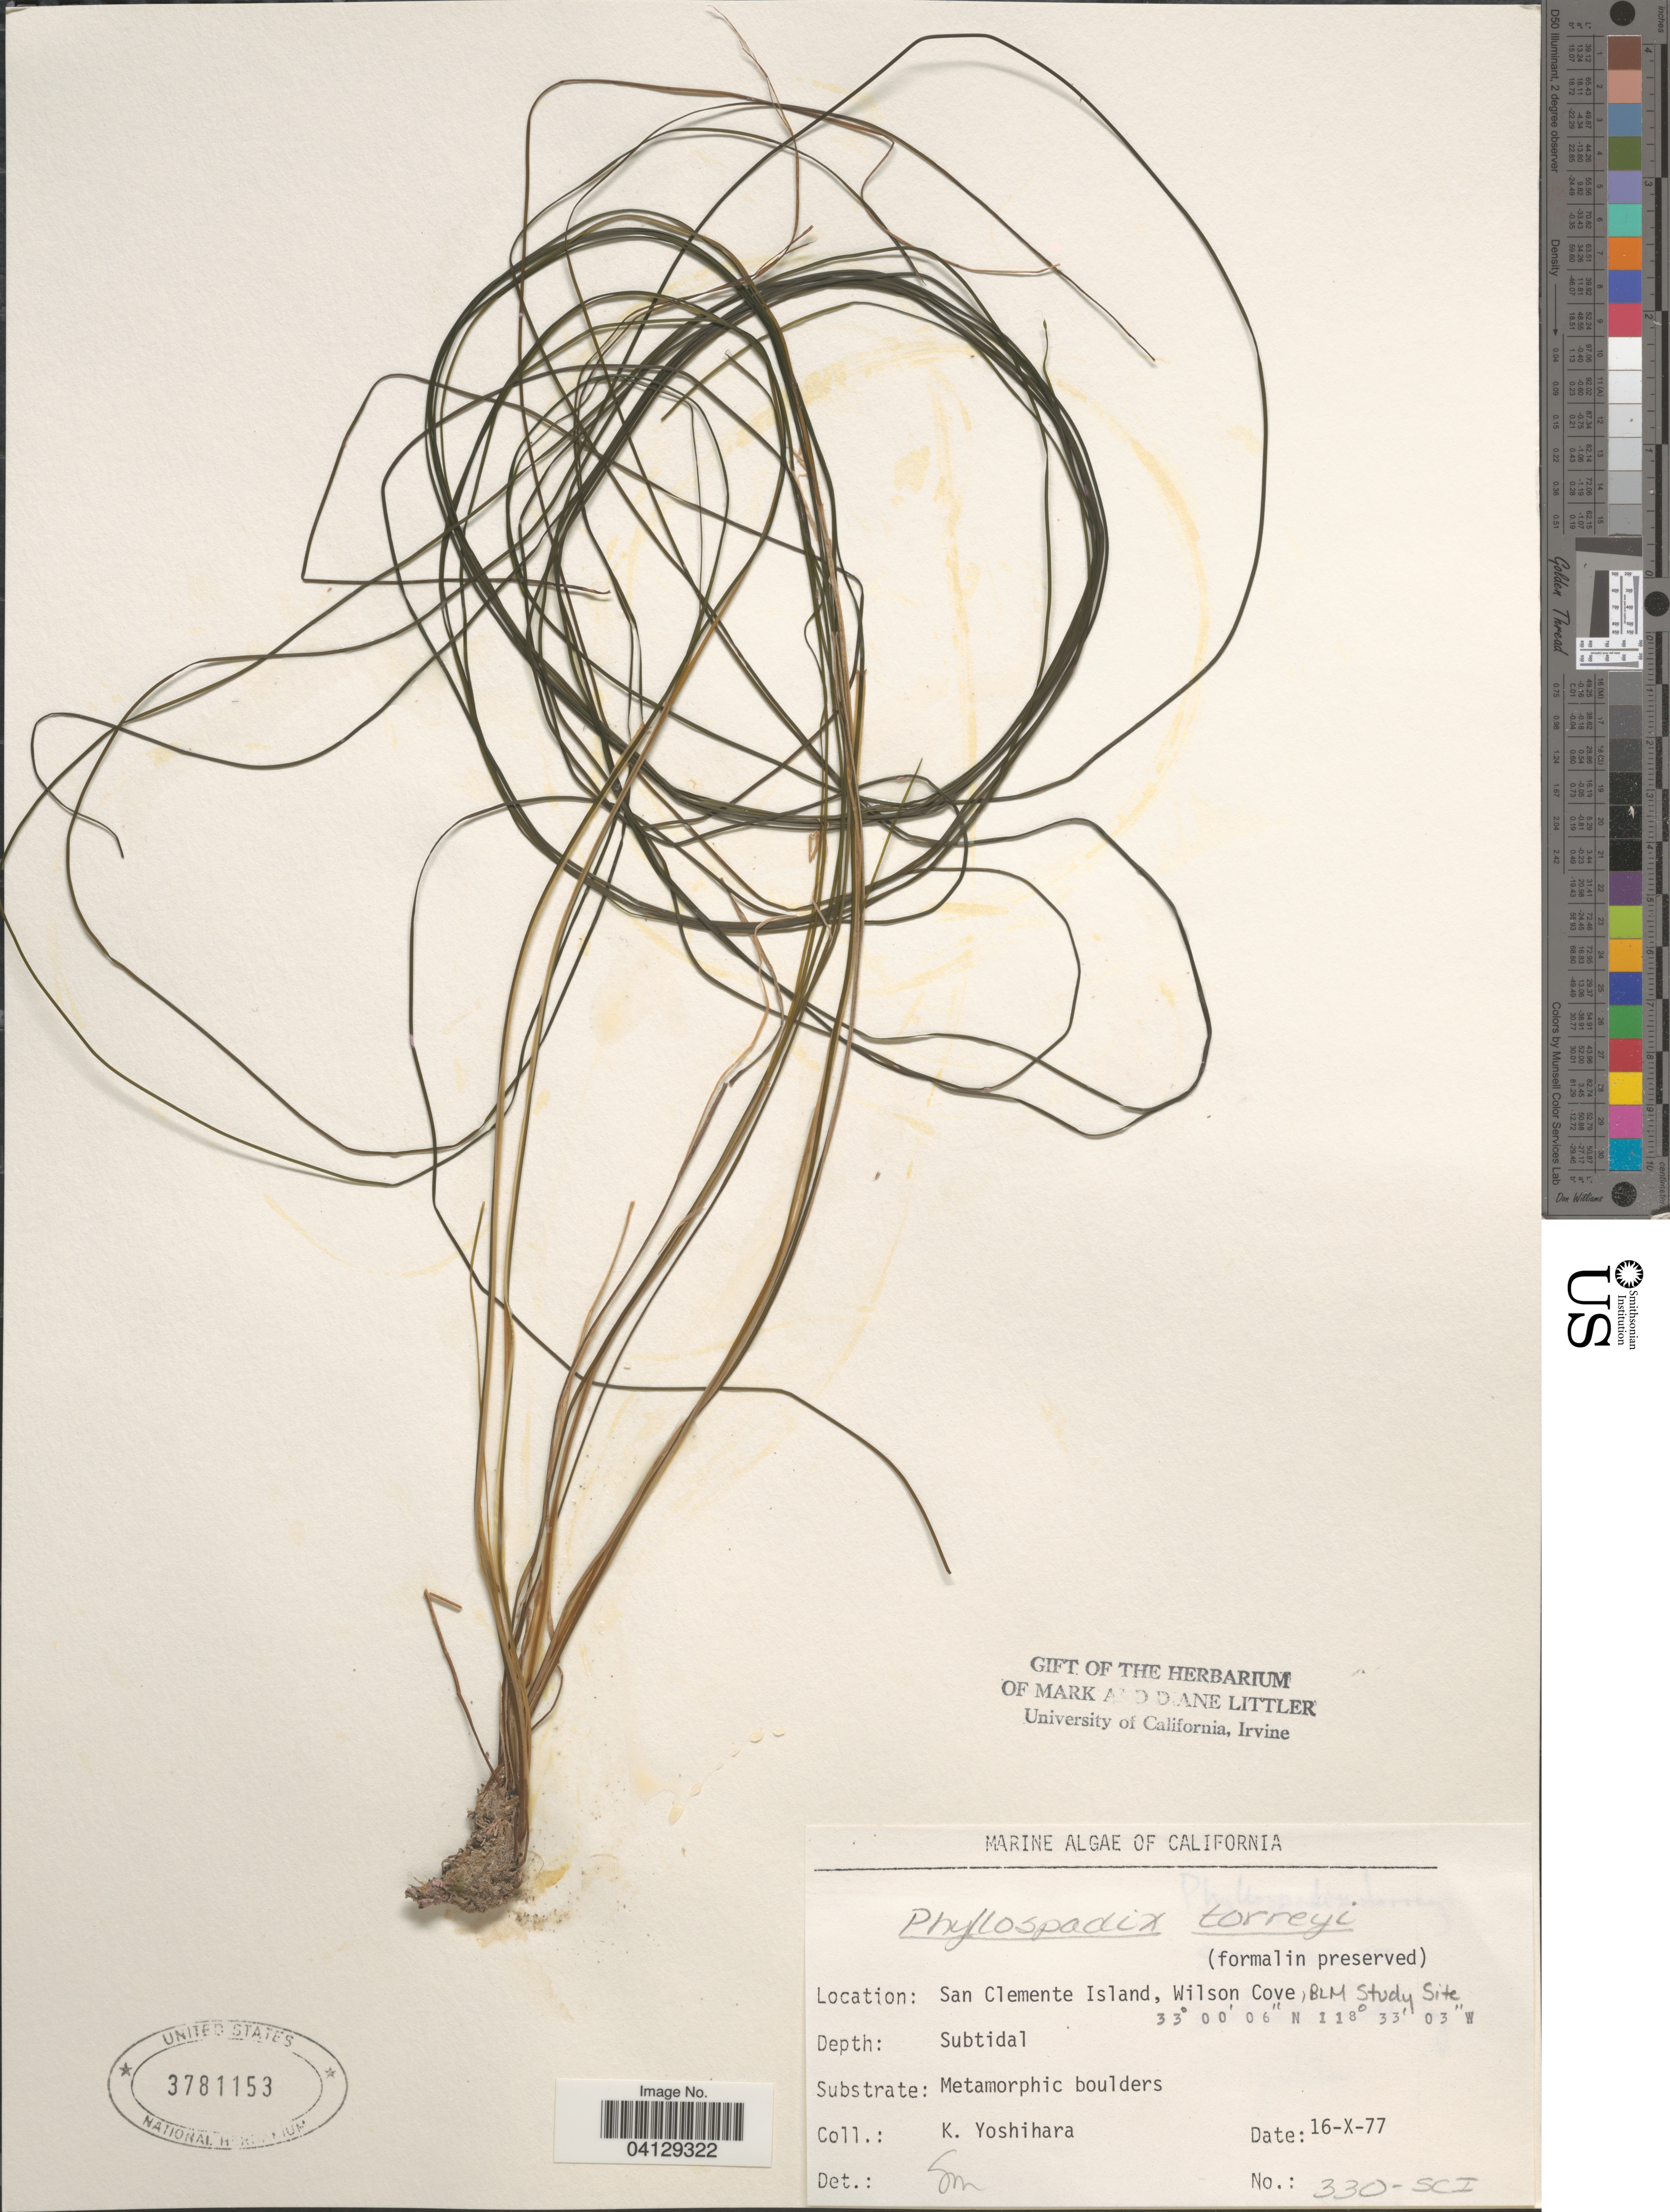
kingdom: Plantae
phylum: Tracheophyta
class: Liliopsida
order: Alismatales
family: Zosteraceae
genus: Phyllospadix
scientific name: Phyllospadix torreyi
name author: S. Watson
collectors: K. Yoshihara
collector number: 330-SCI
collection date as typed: Transcribed d/m/y: 16/10/77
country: United States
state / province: California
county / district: Los Angeles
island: San Clemente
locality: San Clemente Island, Wilson Cove, BLM Study Site.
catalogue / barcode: US 3781153